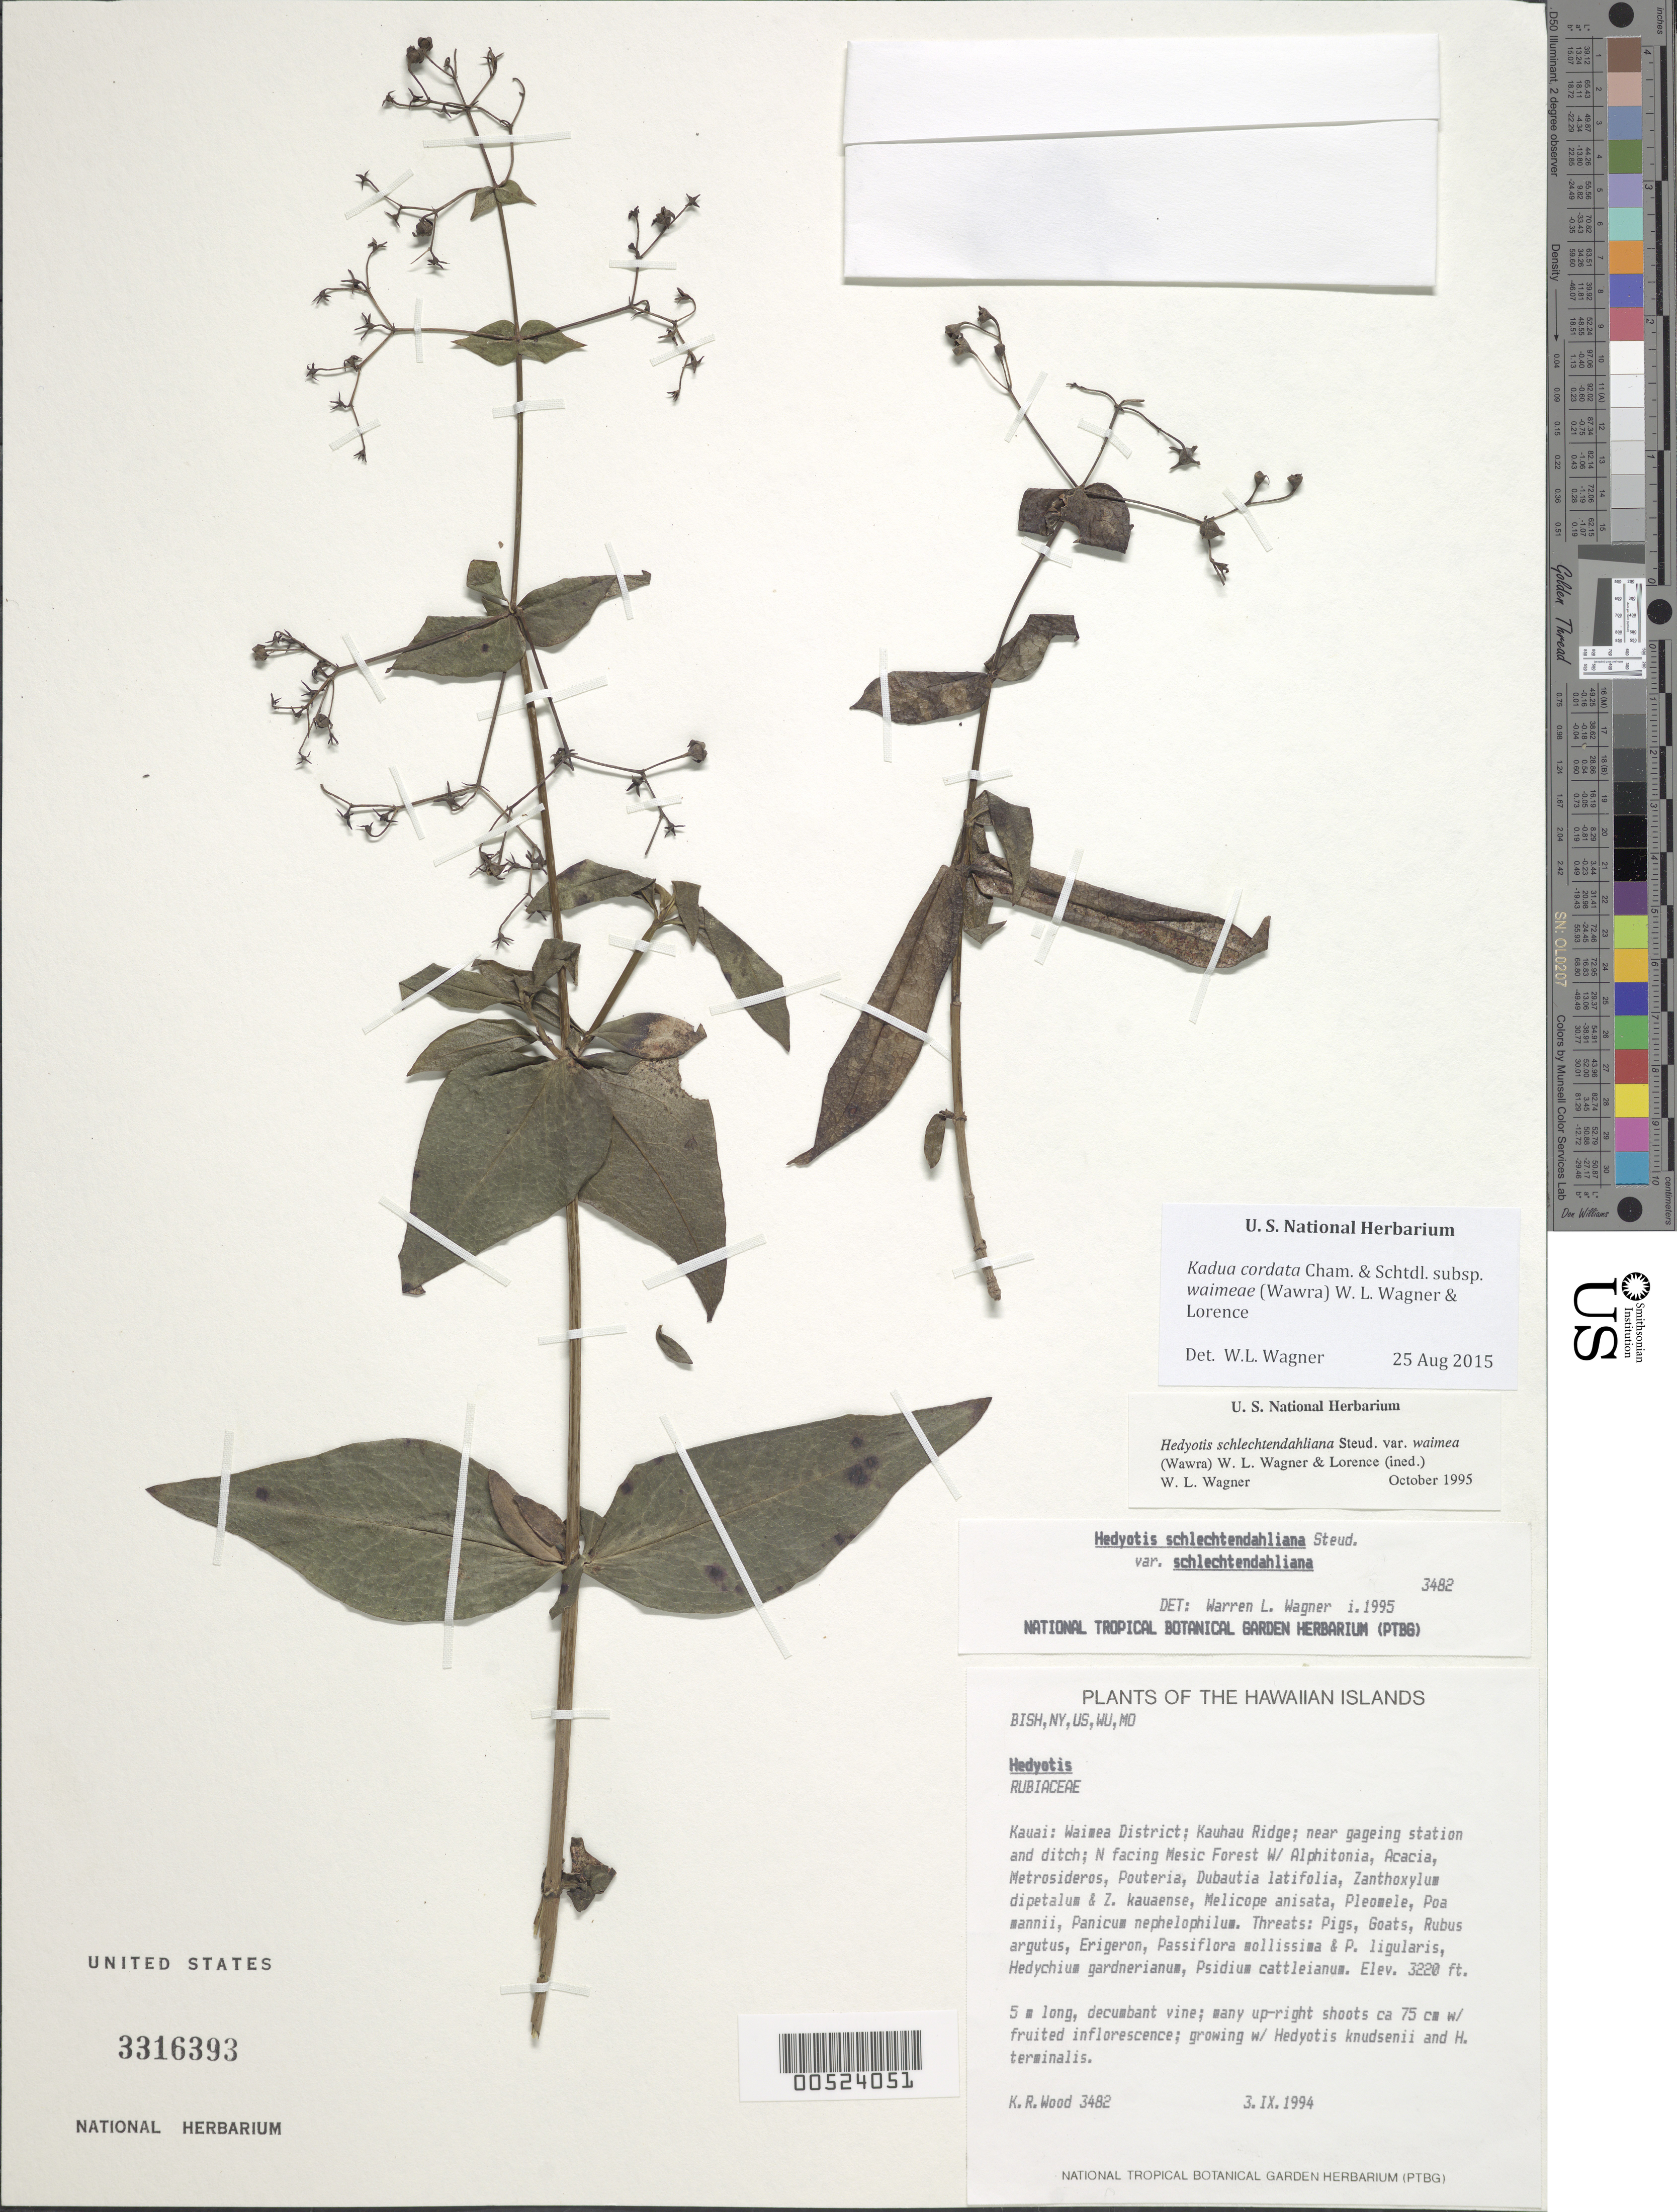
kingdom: Plantae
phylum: Tracheophyta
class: Magnoliopsida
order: Gentianales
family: Rubiaceae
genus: Kadua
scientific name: Kadua cordata subsp. waimeae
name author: (Wawra) W.L. Wagner & Lorence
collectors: K. R. Wood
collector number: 3482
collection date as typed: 3 Sep 1994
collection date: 1994-09-03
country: United States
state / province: Hawaii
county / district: Kauai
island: Kaua'i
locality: Waimea Dist, Kauhau Ridge, near gageing station and ditch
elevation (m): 981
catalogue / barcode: US 3316393